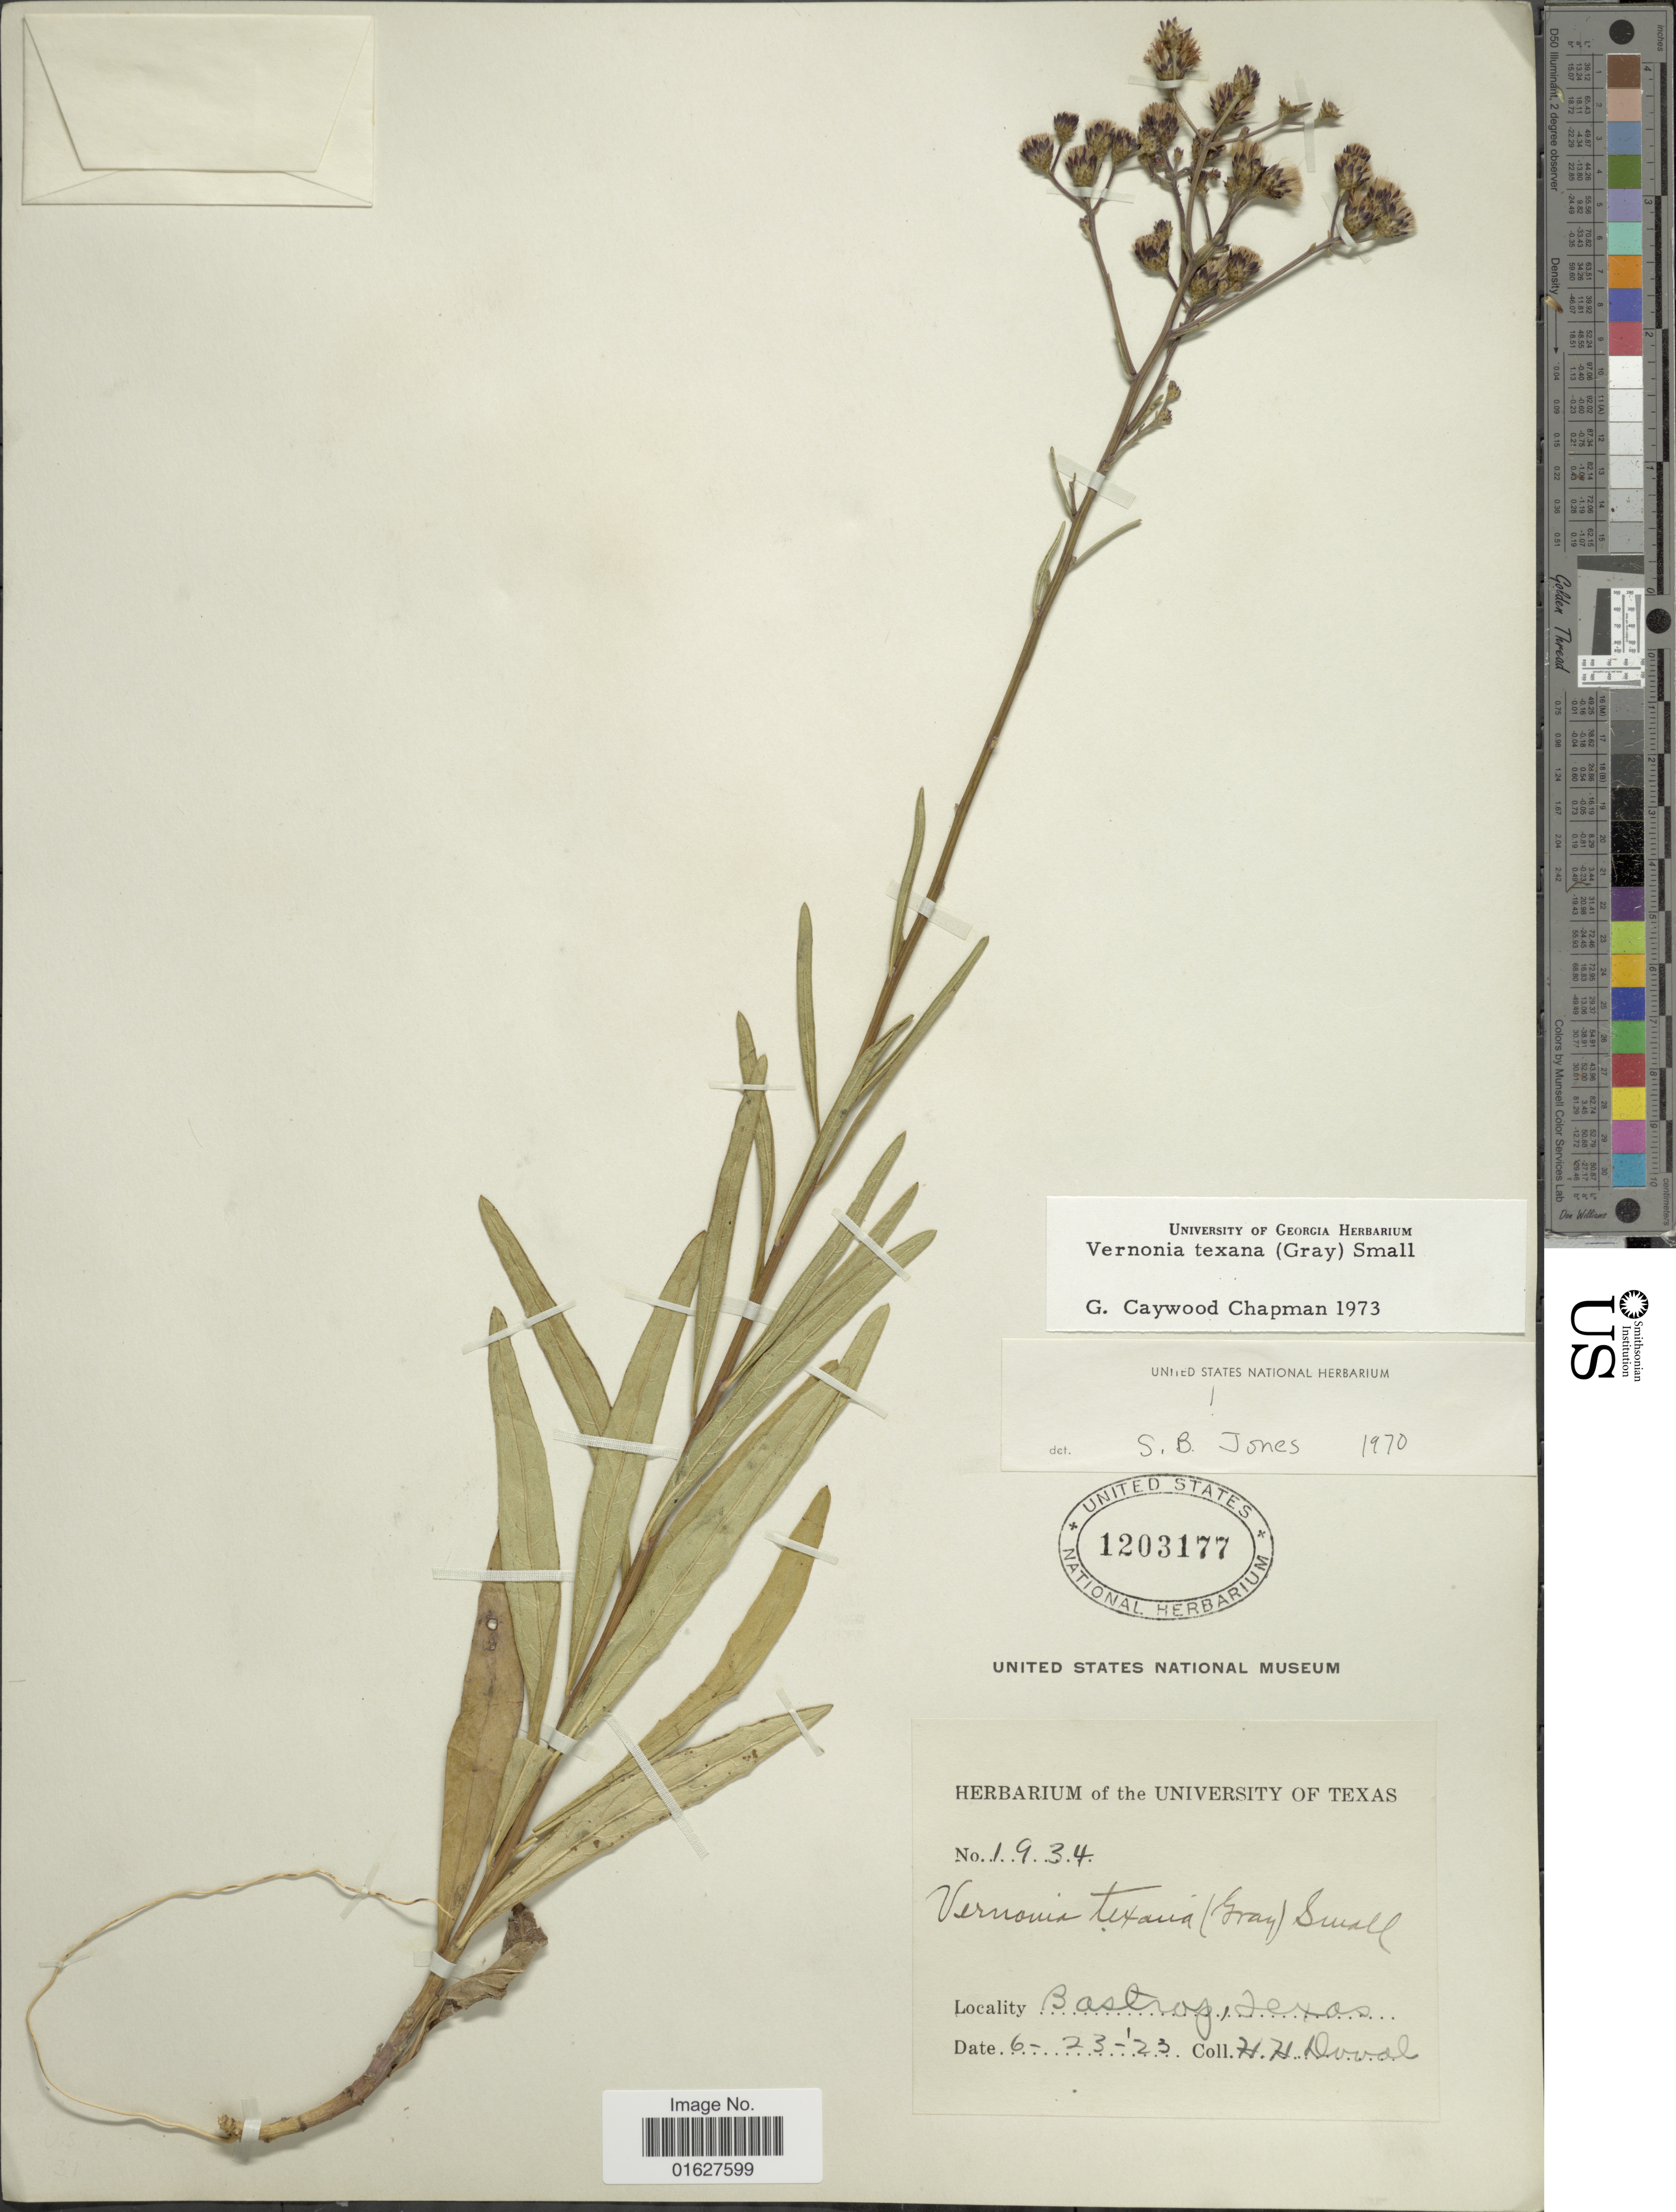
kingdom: Plantae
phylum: Tracheophyta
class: Magnoliopsida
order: Asterales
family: Asteraceae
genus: Vernonia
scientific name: Vernonia texana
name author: (A. Gray) Small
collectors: H. Duval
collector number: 1934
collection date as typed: Transcribed d/m/y: 23/6/23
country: United States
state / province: Texas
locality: Bastrop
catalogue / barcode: US 1203177